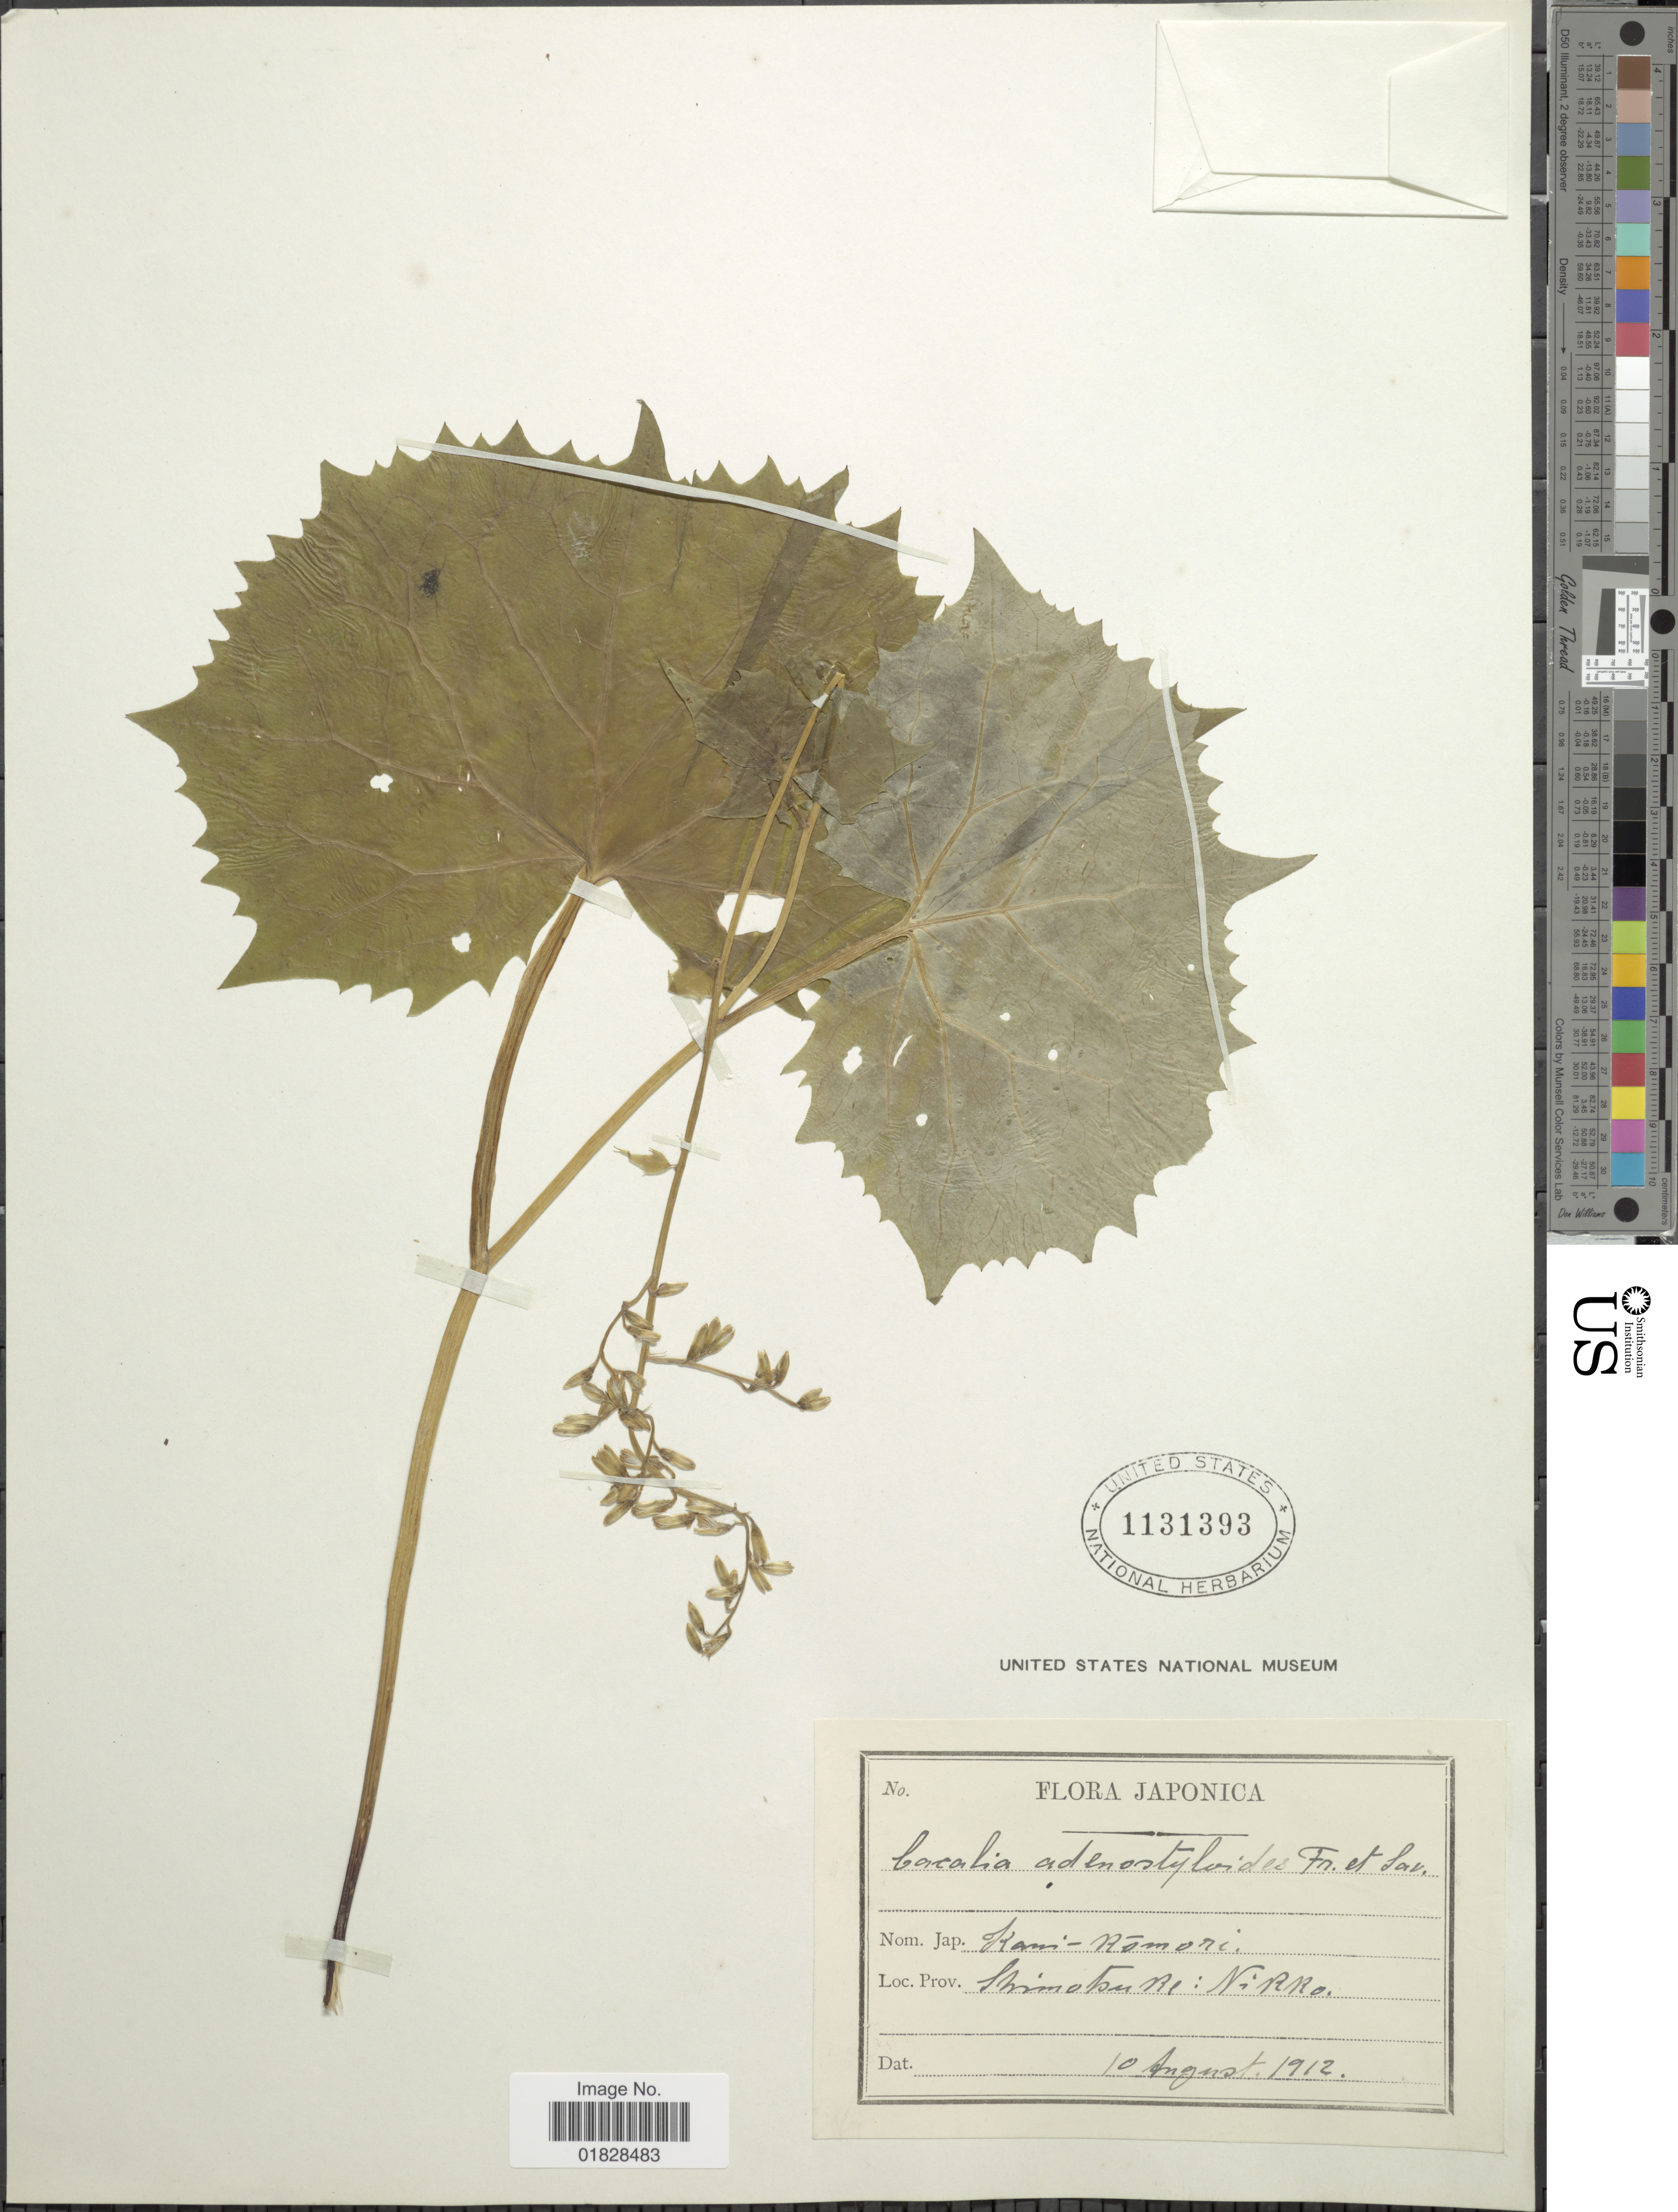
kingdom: Plantae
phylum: Tracheophyta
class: Magnoliopsida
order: Asterales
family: Asteraceae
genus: Parasenecio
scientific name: Parasenecio adenostyloides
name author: (Franch.) Sav. ex Maxim.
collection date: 1912-08-10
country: Japan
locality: Japonica. Shimotsuke: Nikko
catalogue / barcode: US 1131393